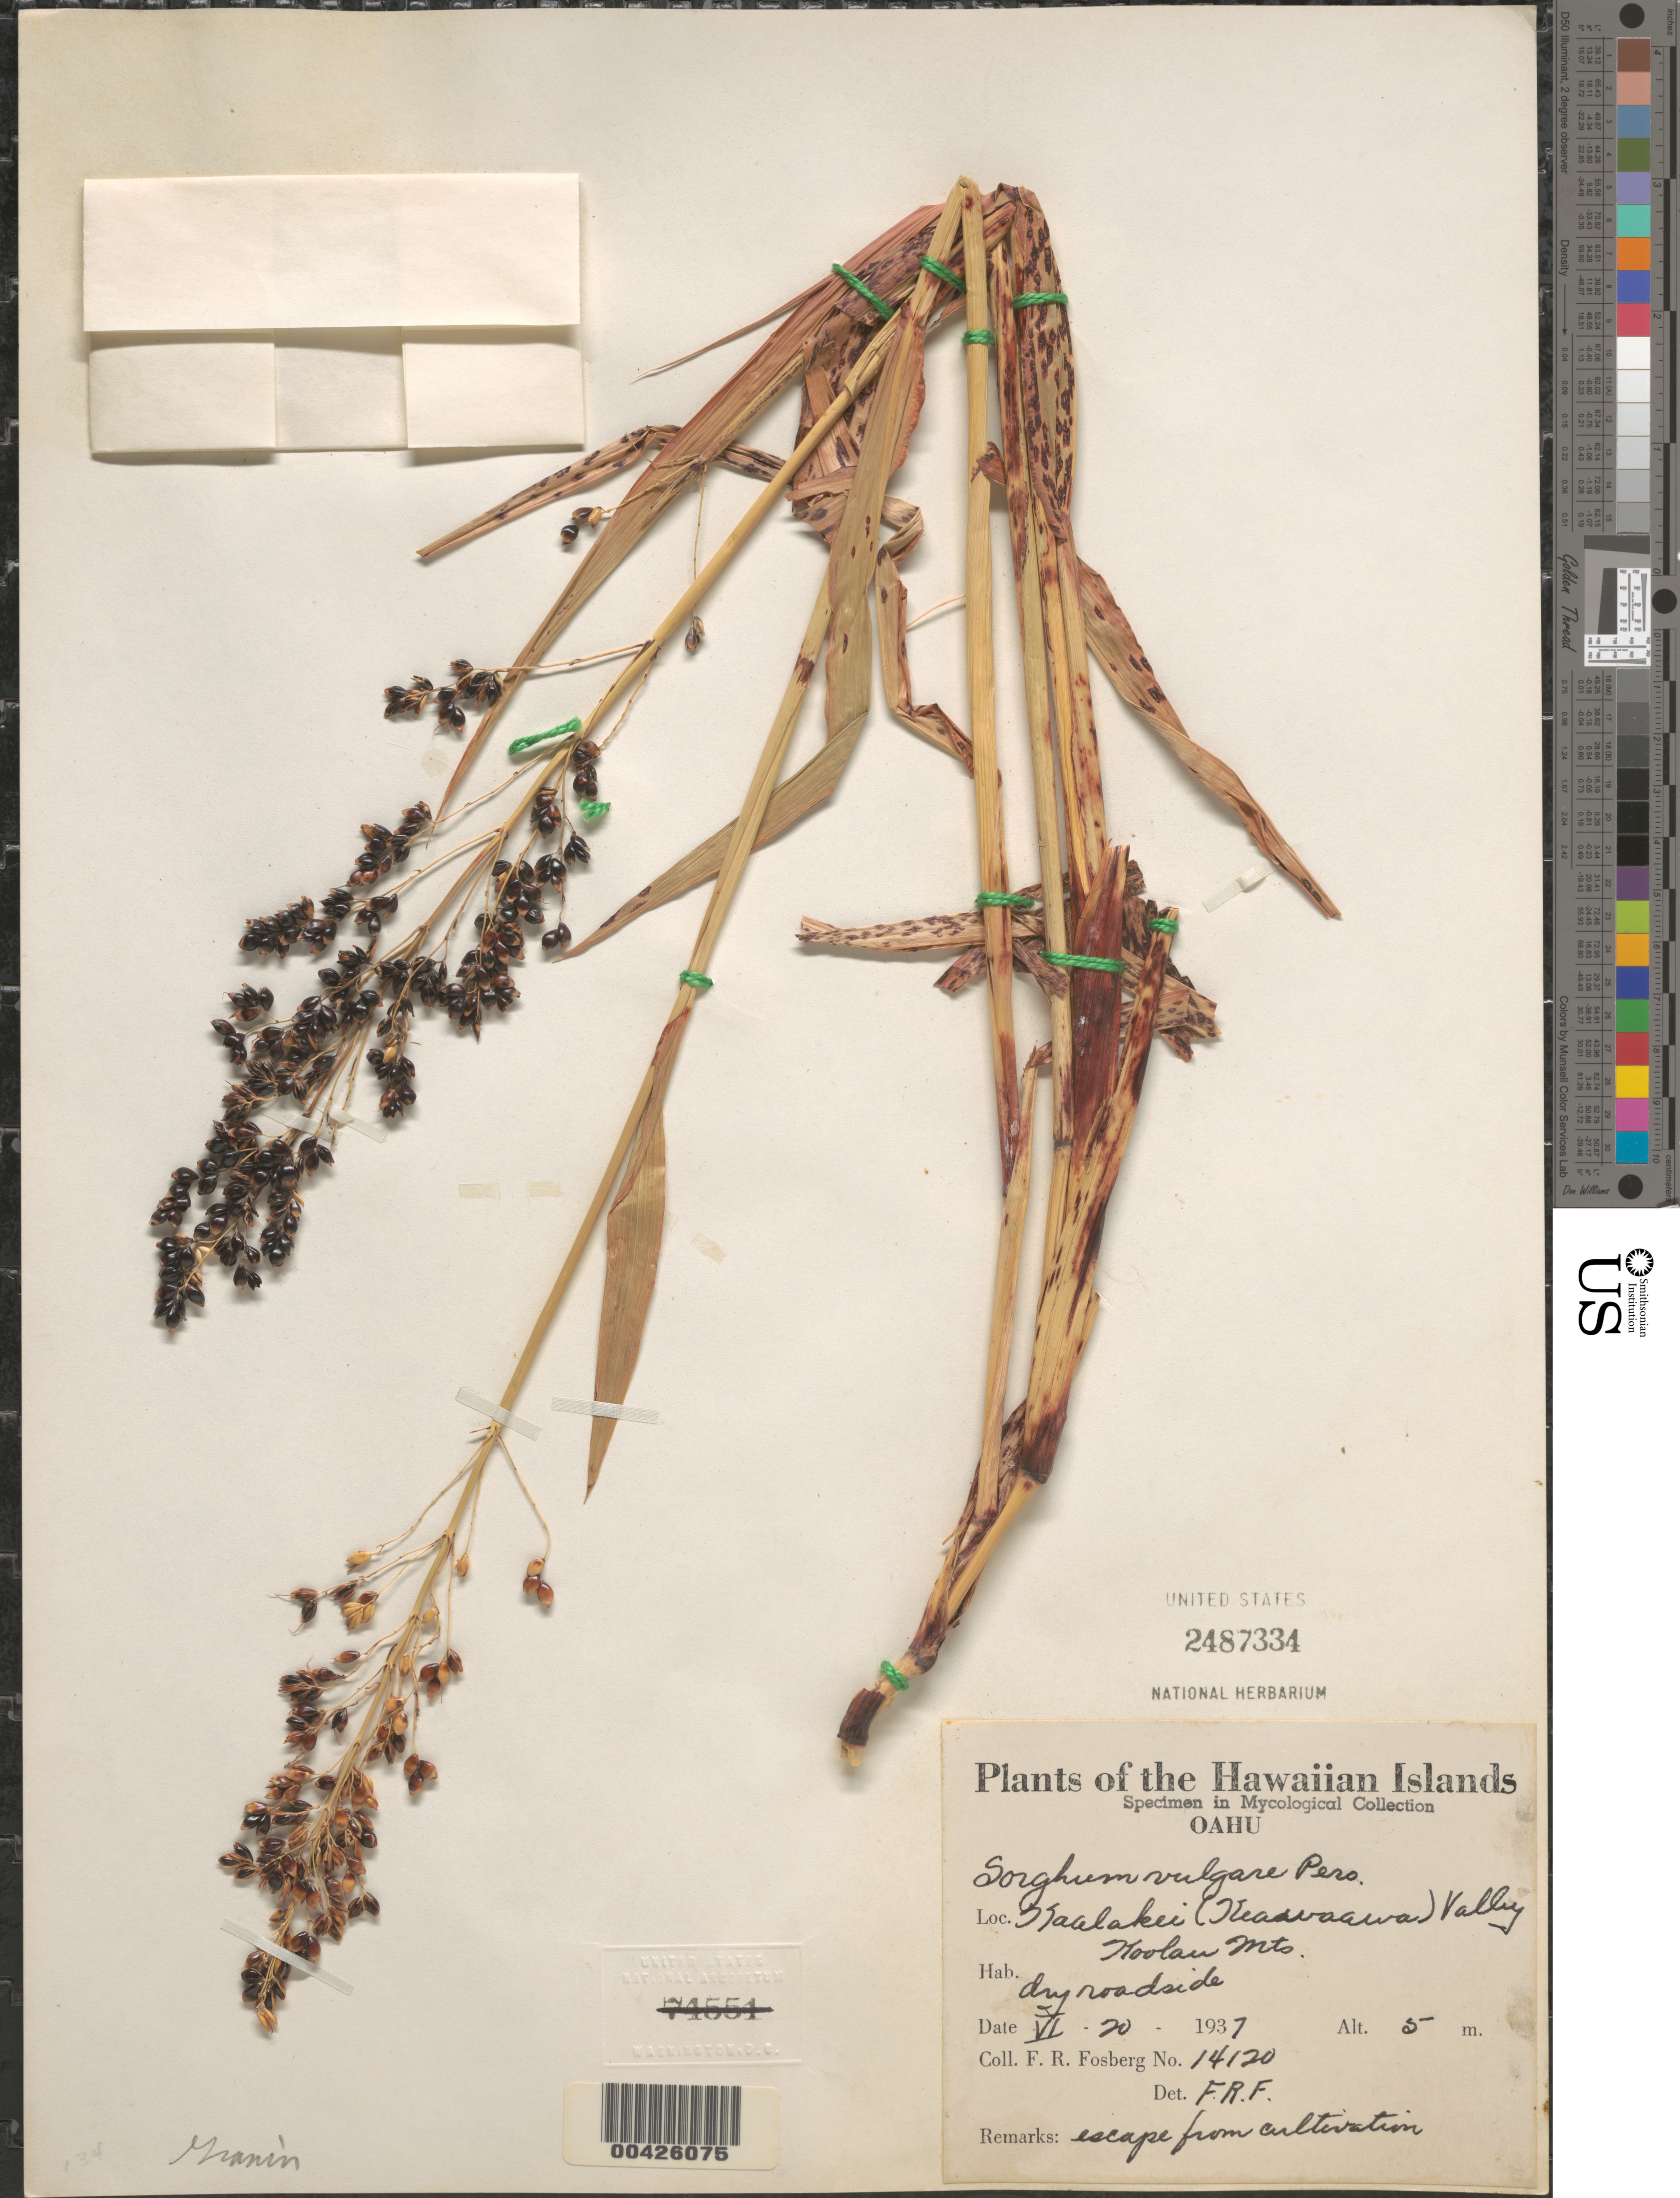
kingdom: Plantae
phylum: Tracheophyta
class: Liliopsida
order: Poales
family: Poaceae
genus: Sorghum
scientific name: Sorghum bicolor subsp. bicolor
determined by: Faccenda, K.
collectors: F. R. Fosberg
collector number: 14120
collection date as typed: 20 Jun 1937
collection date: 1937-06-20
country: United States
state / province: Hawaii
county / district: Honolulu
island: Oahu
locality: Kaalakei (Keawaawa) Valley, Koolau Mountains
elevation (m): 5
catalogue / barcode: US 2487334